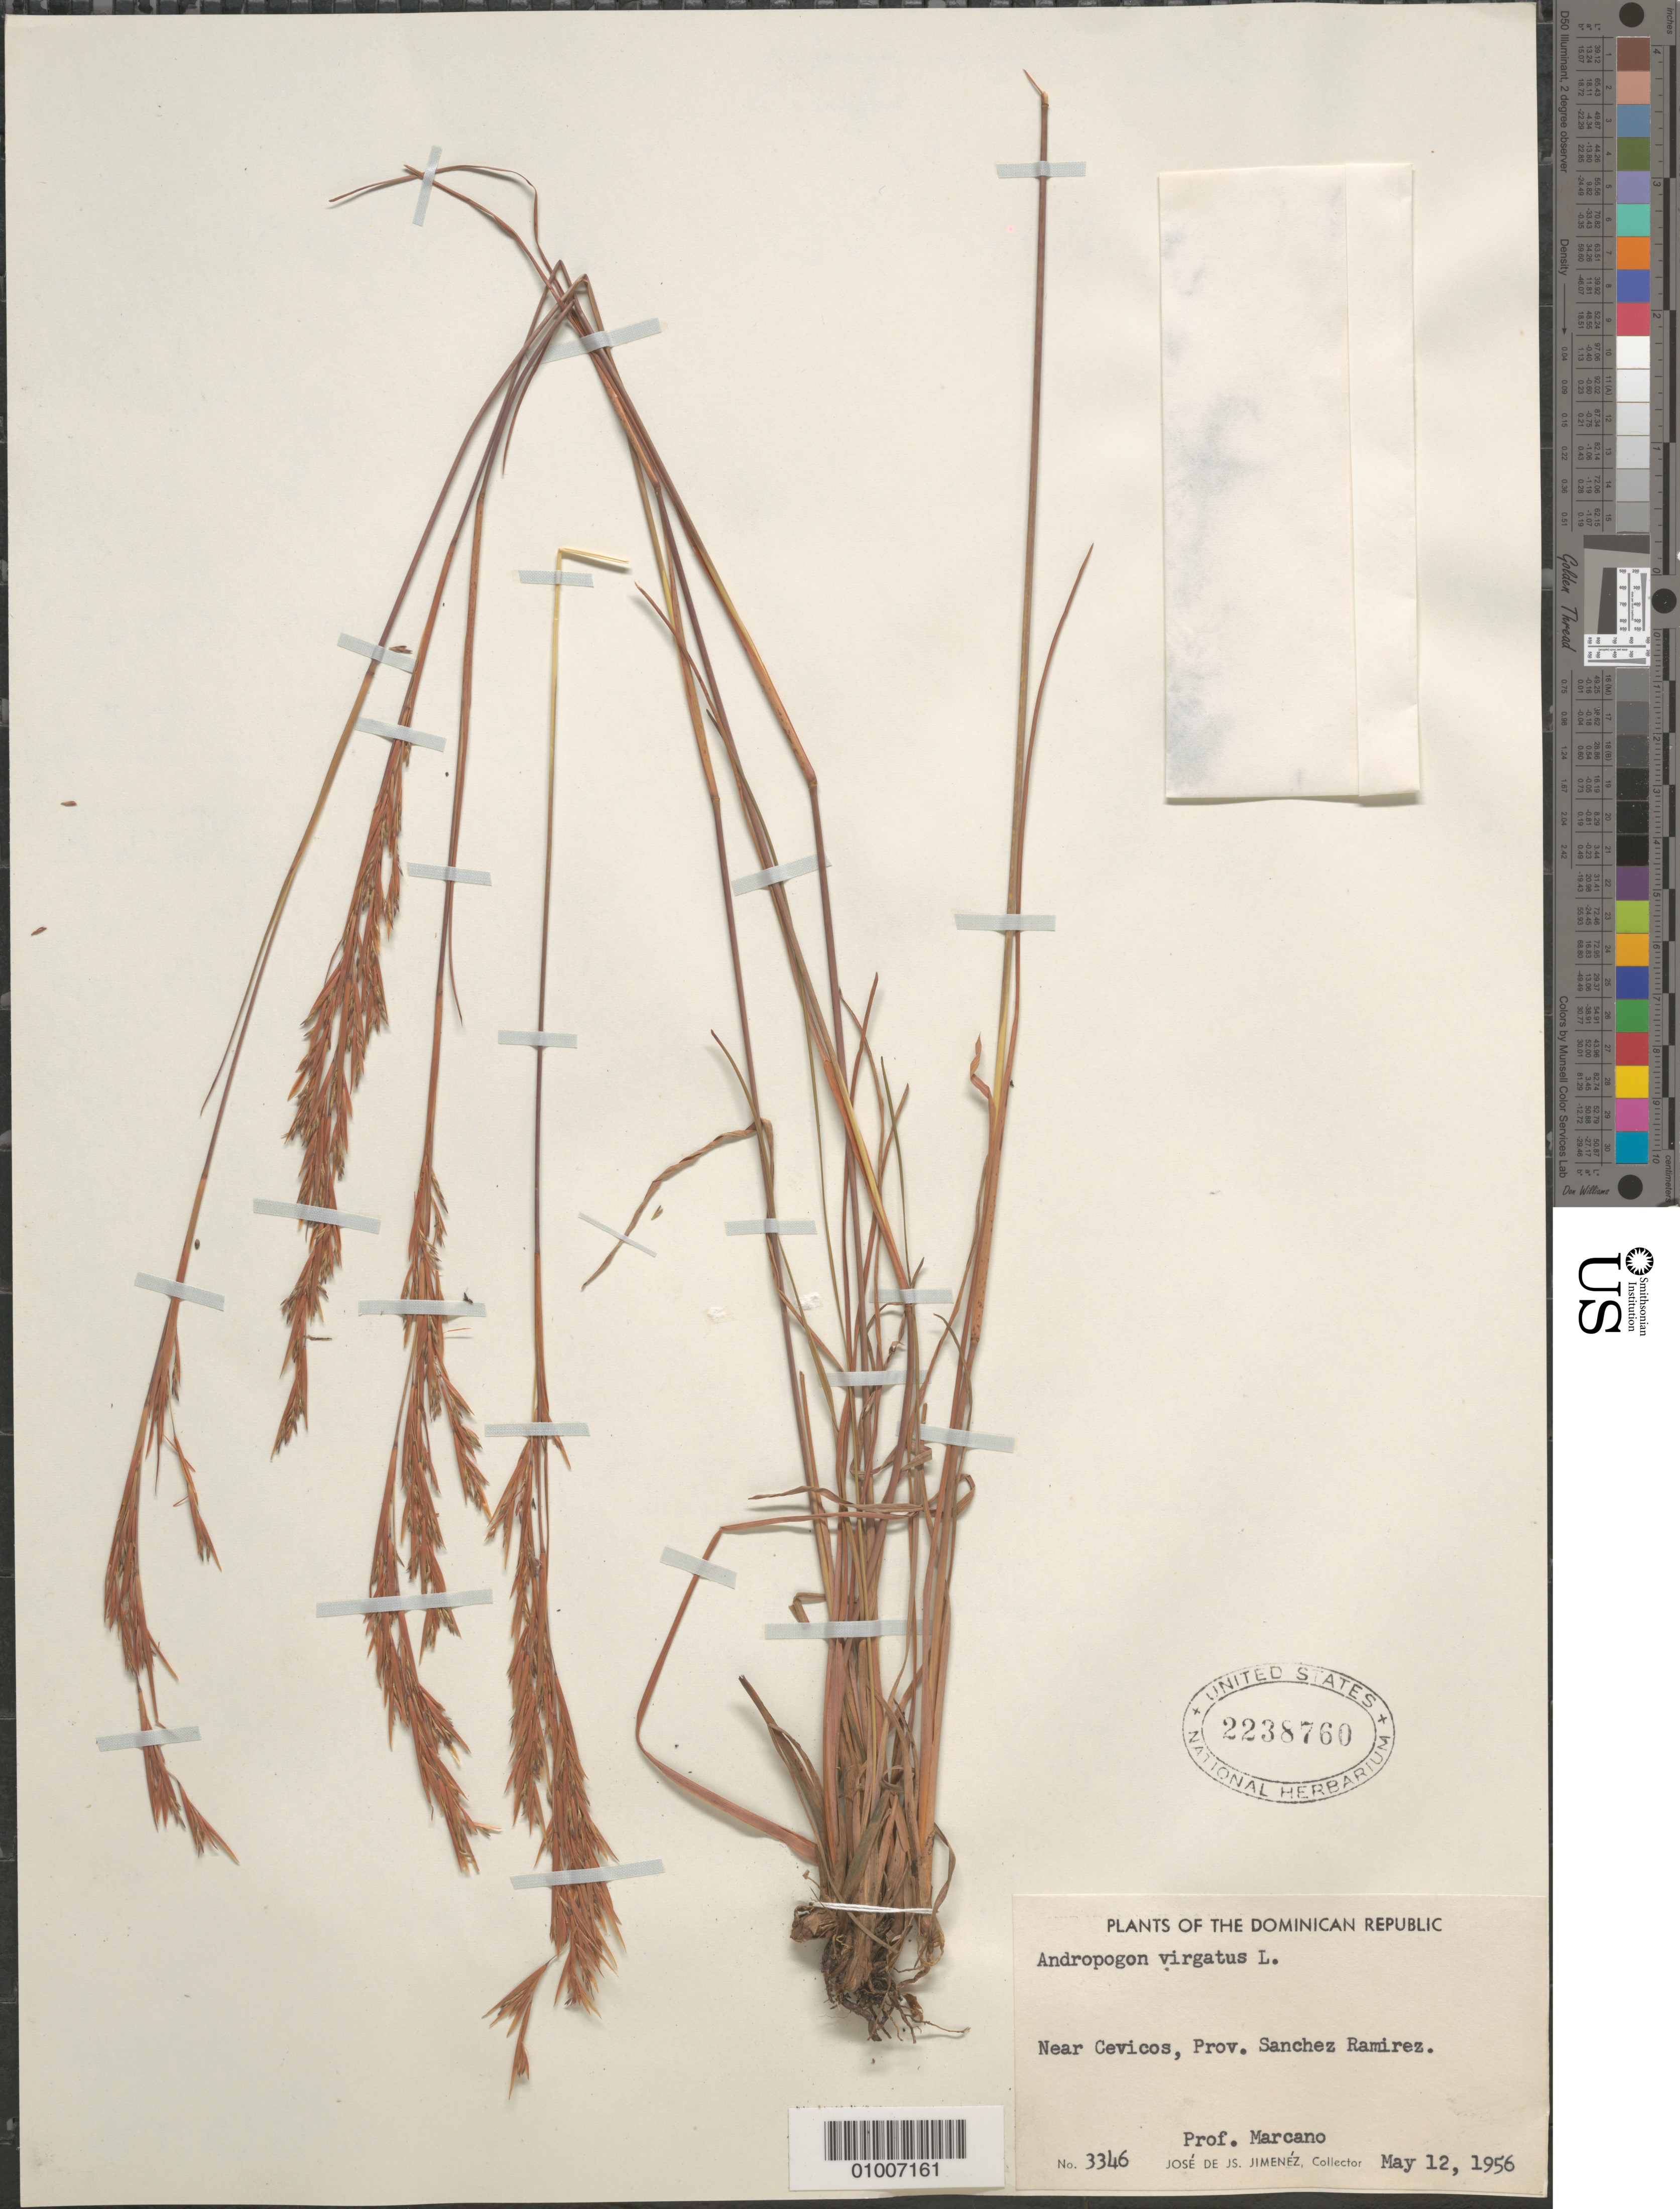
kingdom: Plantae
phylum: Tracheophyta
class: Liliopsida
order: Poales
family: Poaceae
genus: Hypogynium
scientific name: Hypogynium virgatum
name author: (Desv. ex Ham.) Dandy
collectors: J. J. Jiménez Almonte & E. J. Marcano F.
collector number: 3346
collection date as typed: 12 May 1956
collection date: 1956-05-12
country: Dominican Republic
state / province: Sánchez Ramírez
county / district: Cotui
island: Hispaniola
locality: Sanchez Ramirez, Cevicos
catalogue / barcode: US 2238760